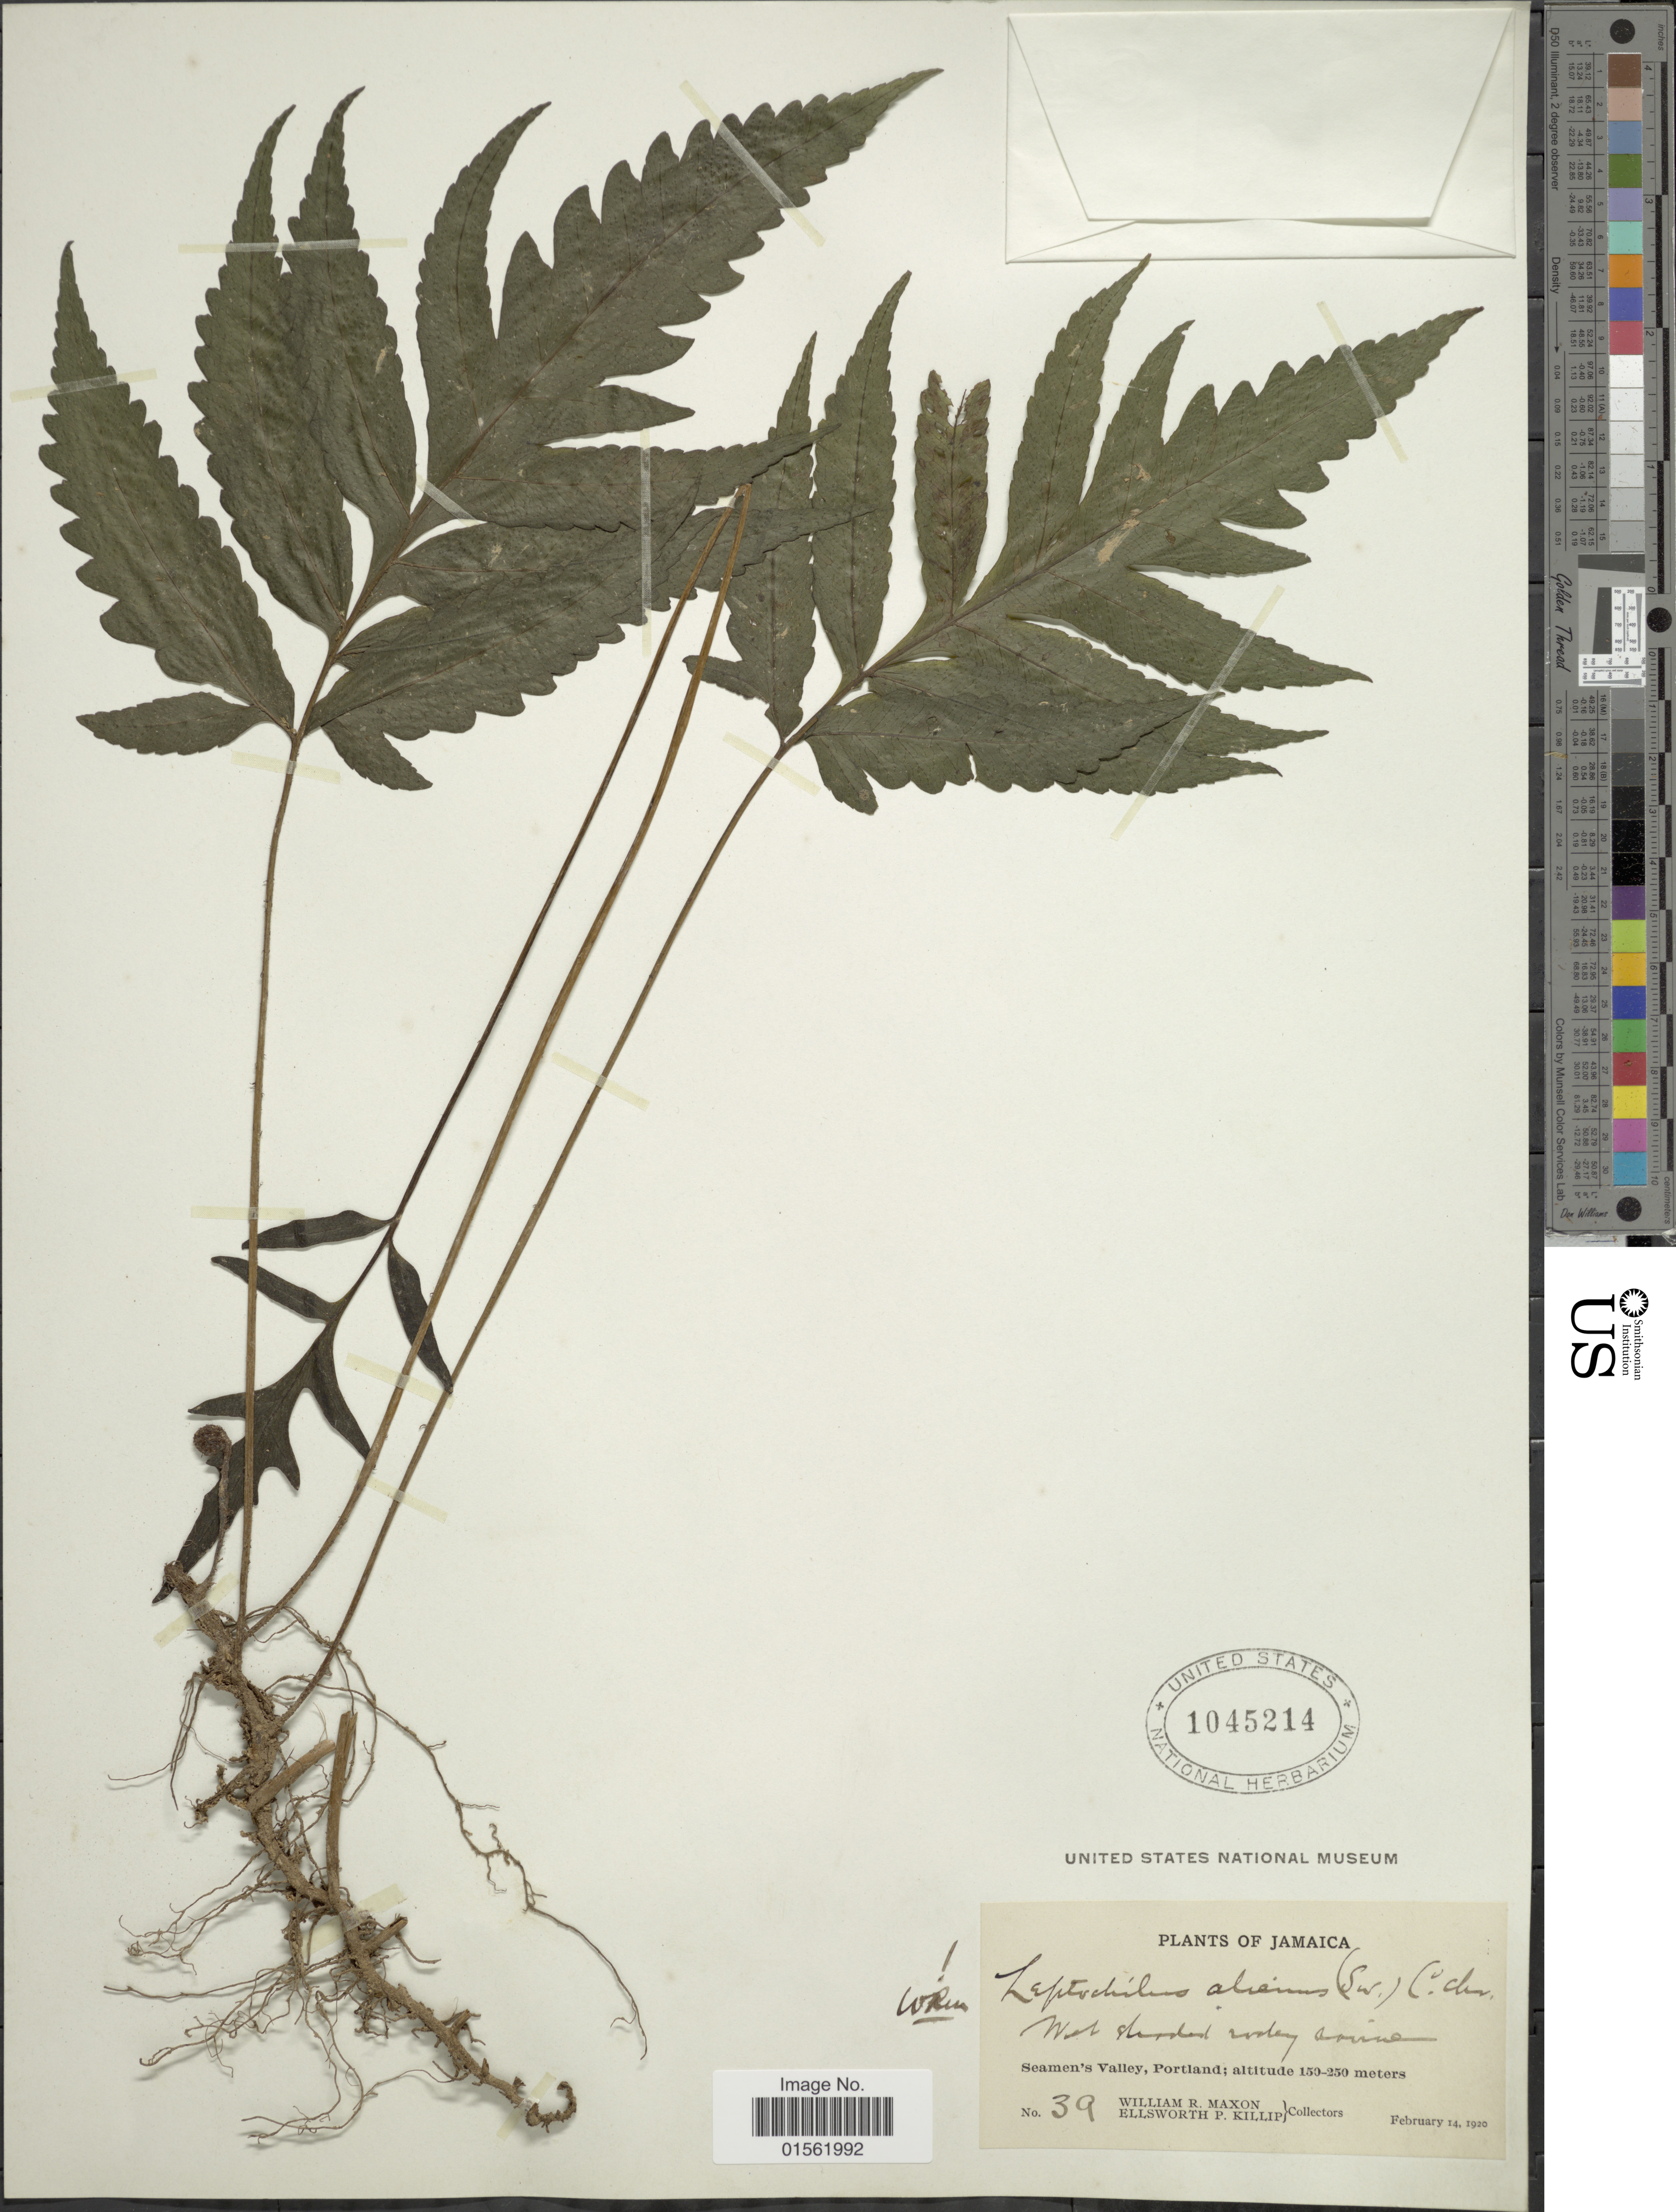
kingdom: Plantae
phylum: Tracheophyta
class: Polypodiopsida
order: Polypodiales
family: Dryopteridaceae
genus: Bolbitis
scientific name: Bolbitis aliena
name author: (Sw.) Alston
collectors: W. R. Maxon & E. P. Killip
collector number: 39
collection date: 1920-02-14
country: Jamaica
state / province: Portland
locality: Seamen's Valley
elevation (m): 150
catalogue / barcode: US 1045214